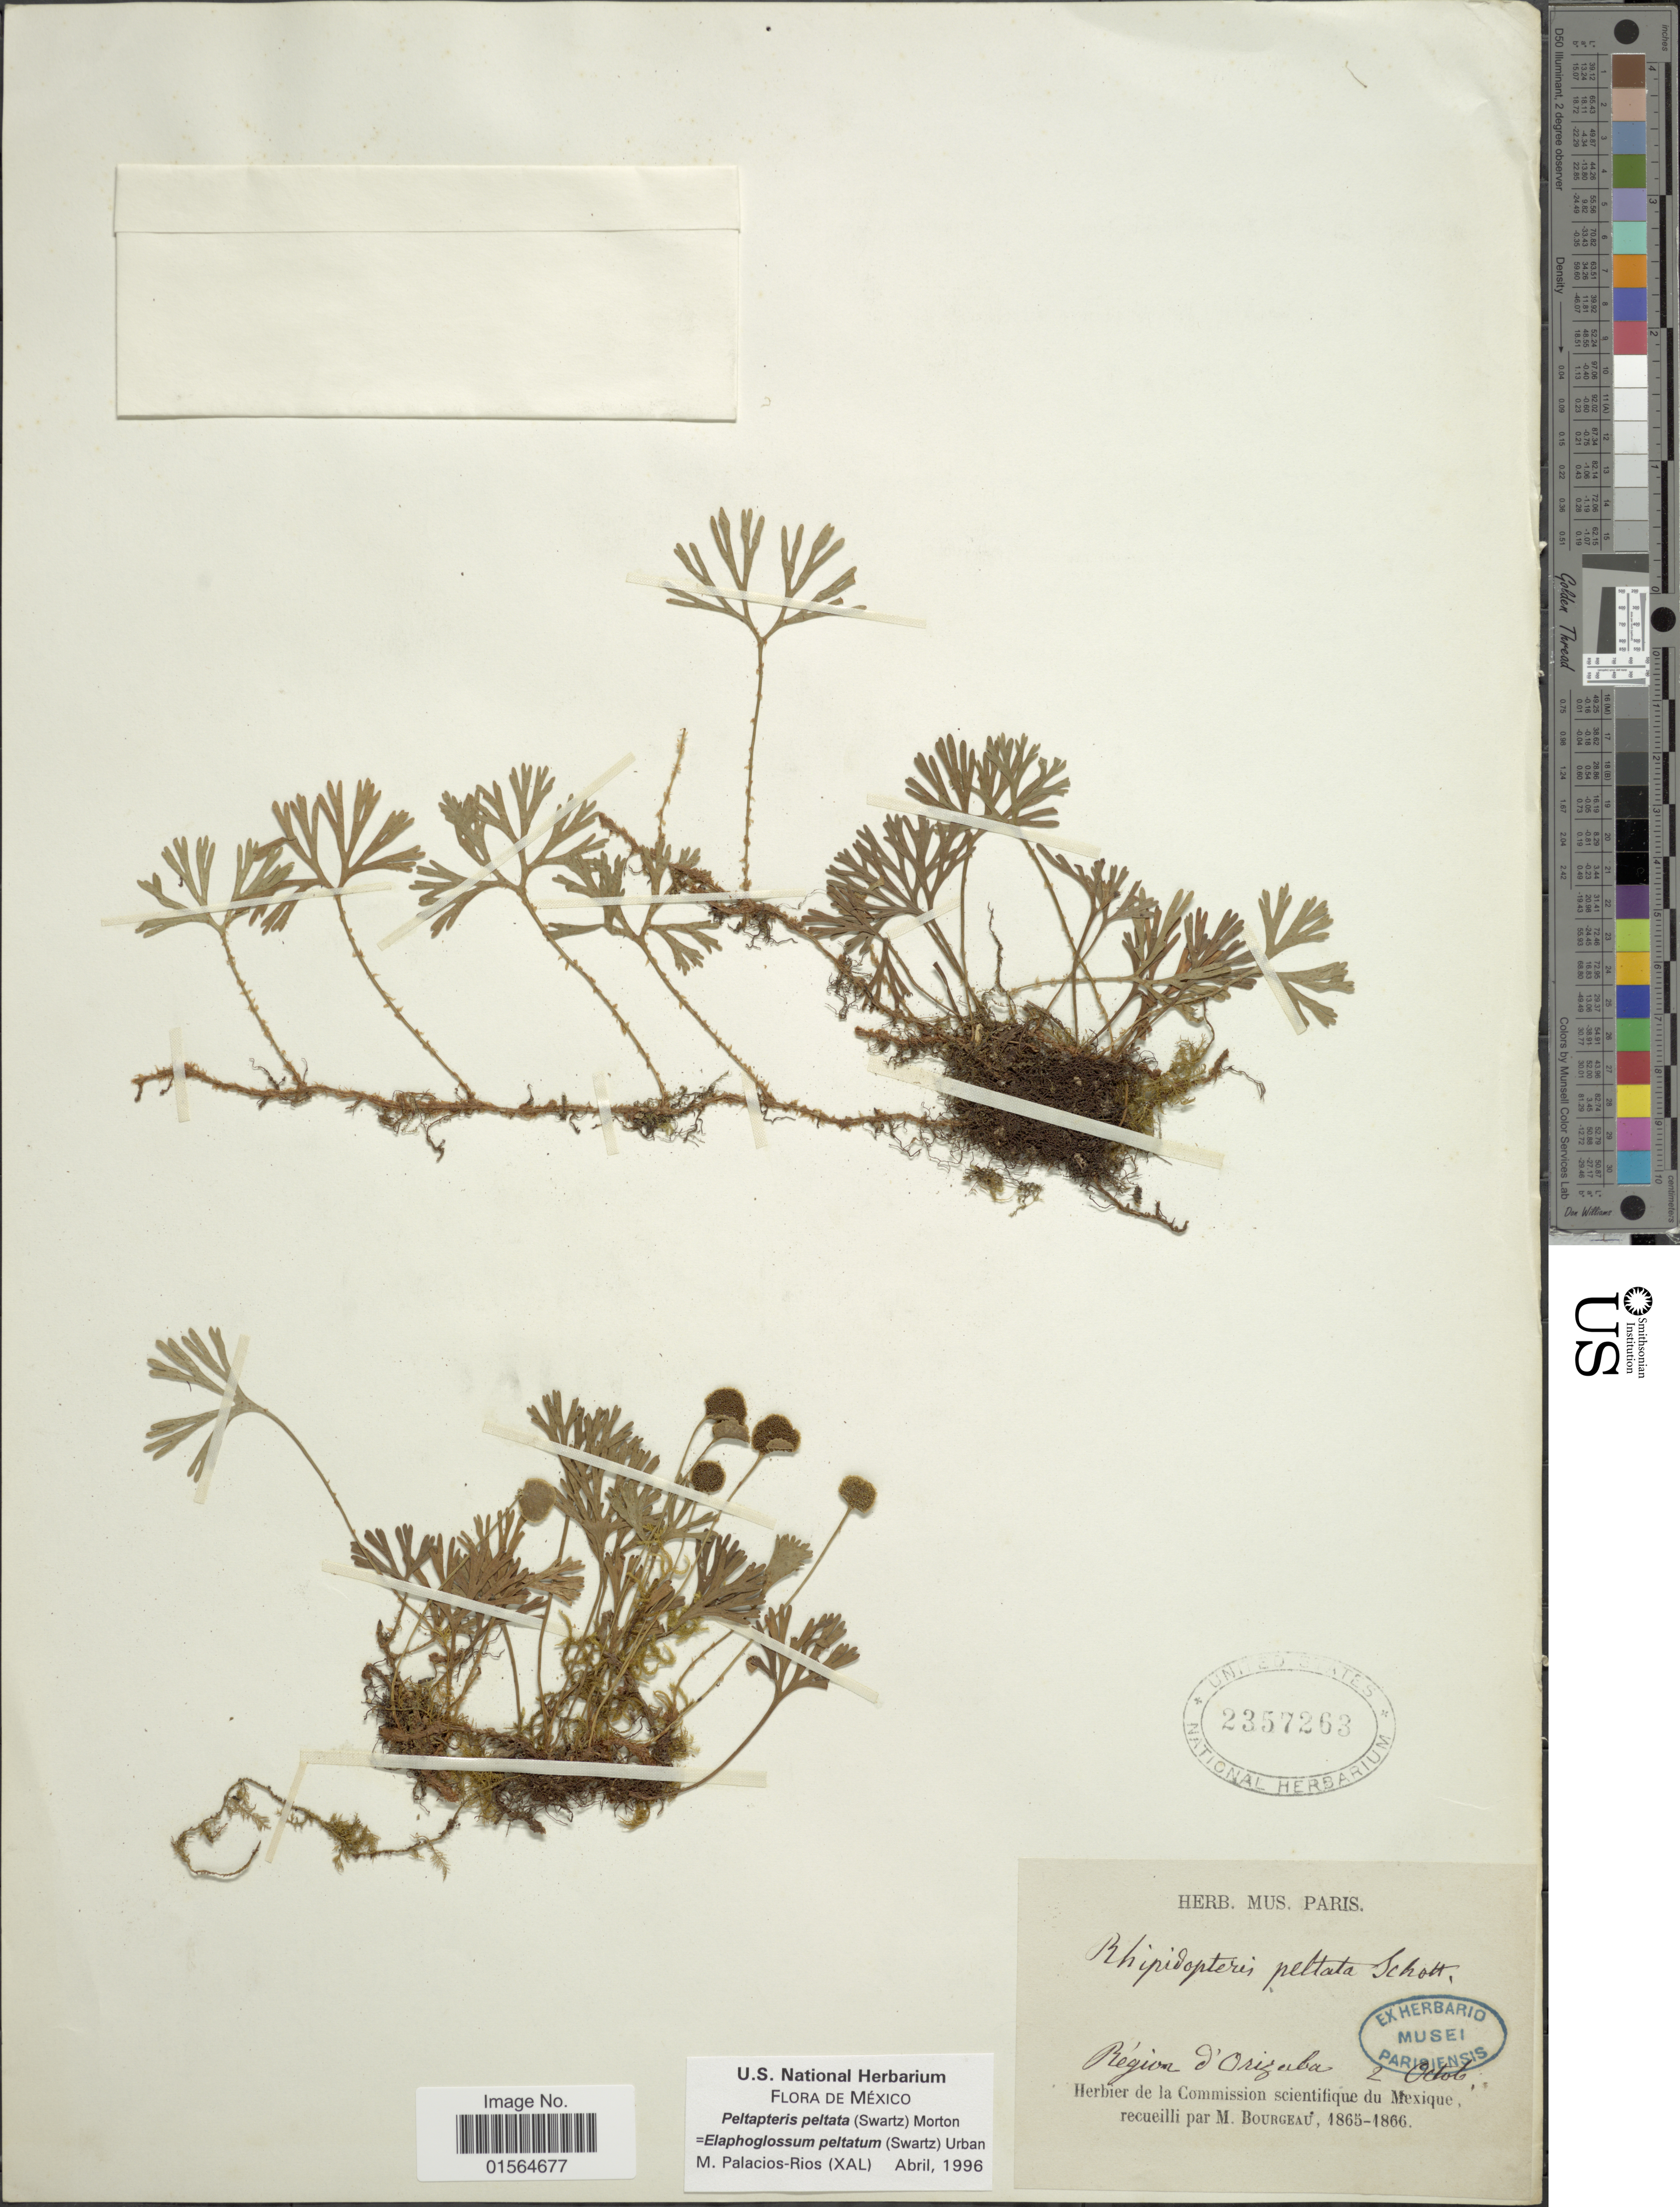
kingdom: Plantae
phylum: Tracheophyta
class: Polypodiopsida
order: Polypodiales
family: Dryopteridaceae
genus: Elaphoglossum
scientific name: Elaphoglossum peltatum f. peltatum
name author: (Sw.) Urb.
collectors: M. Bourgeau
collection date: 1865-10-02/1866-10-02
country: Mexico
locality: Région d'Orizaba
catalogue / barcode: US 2357263